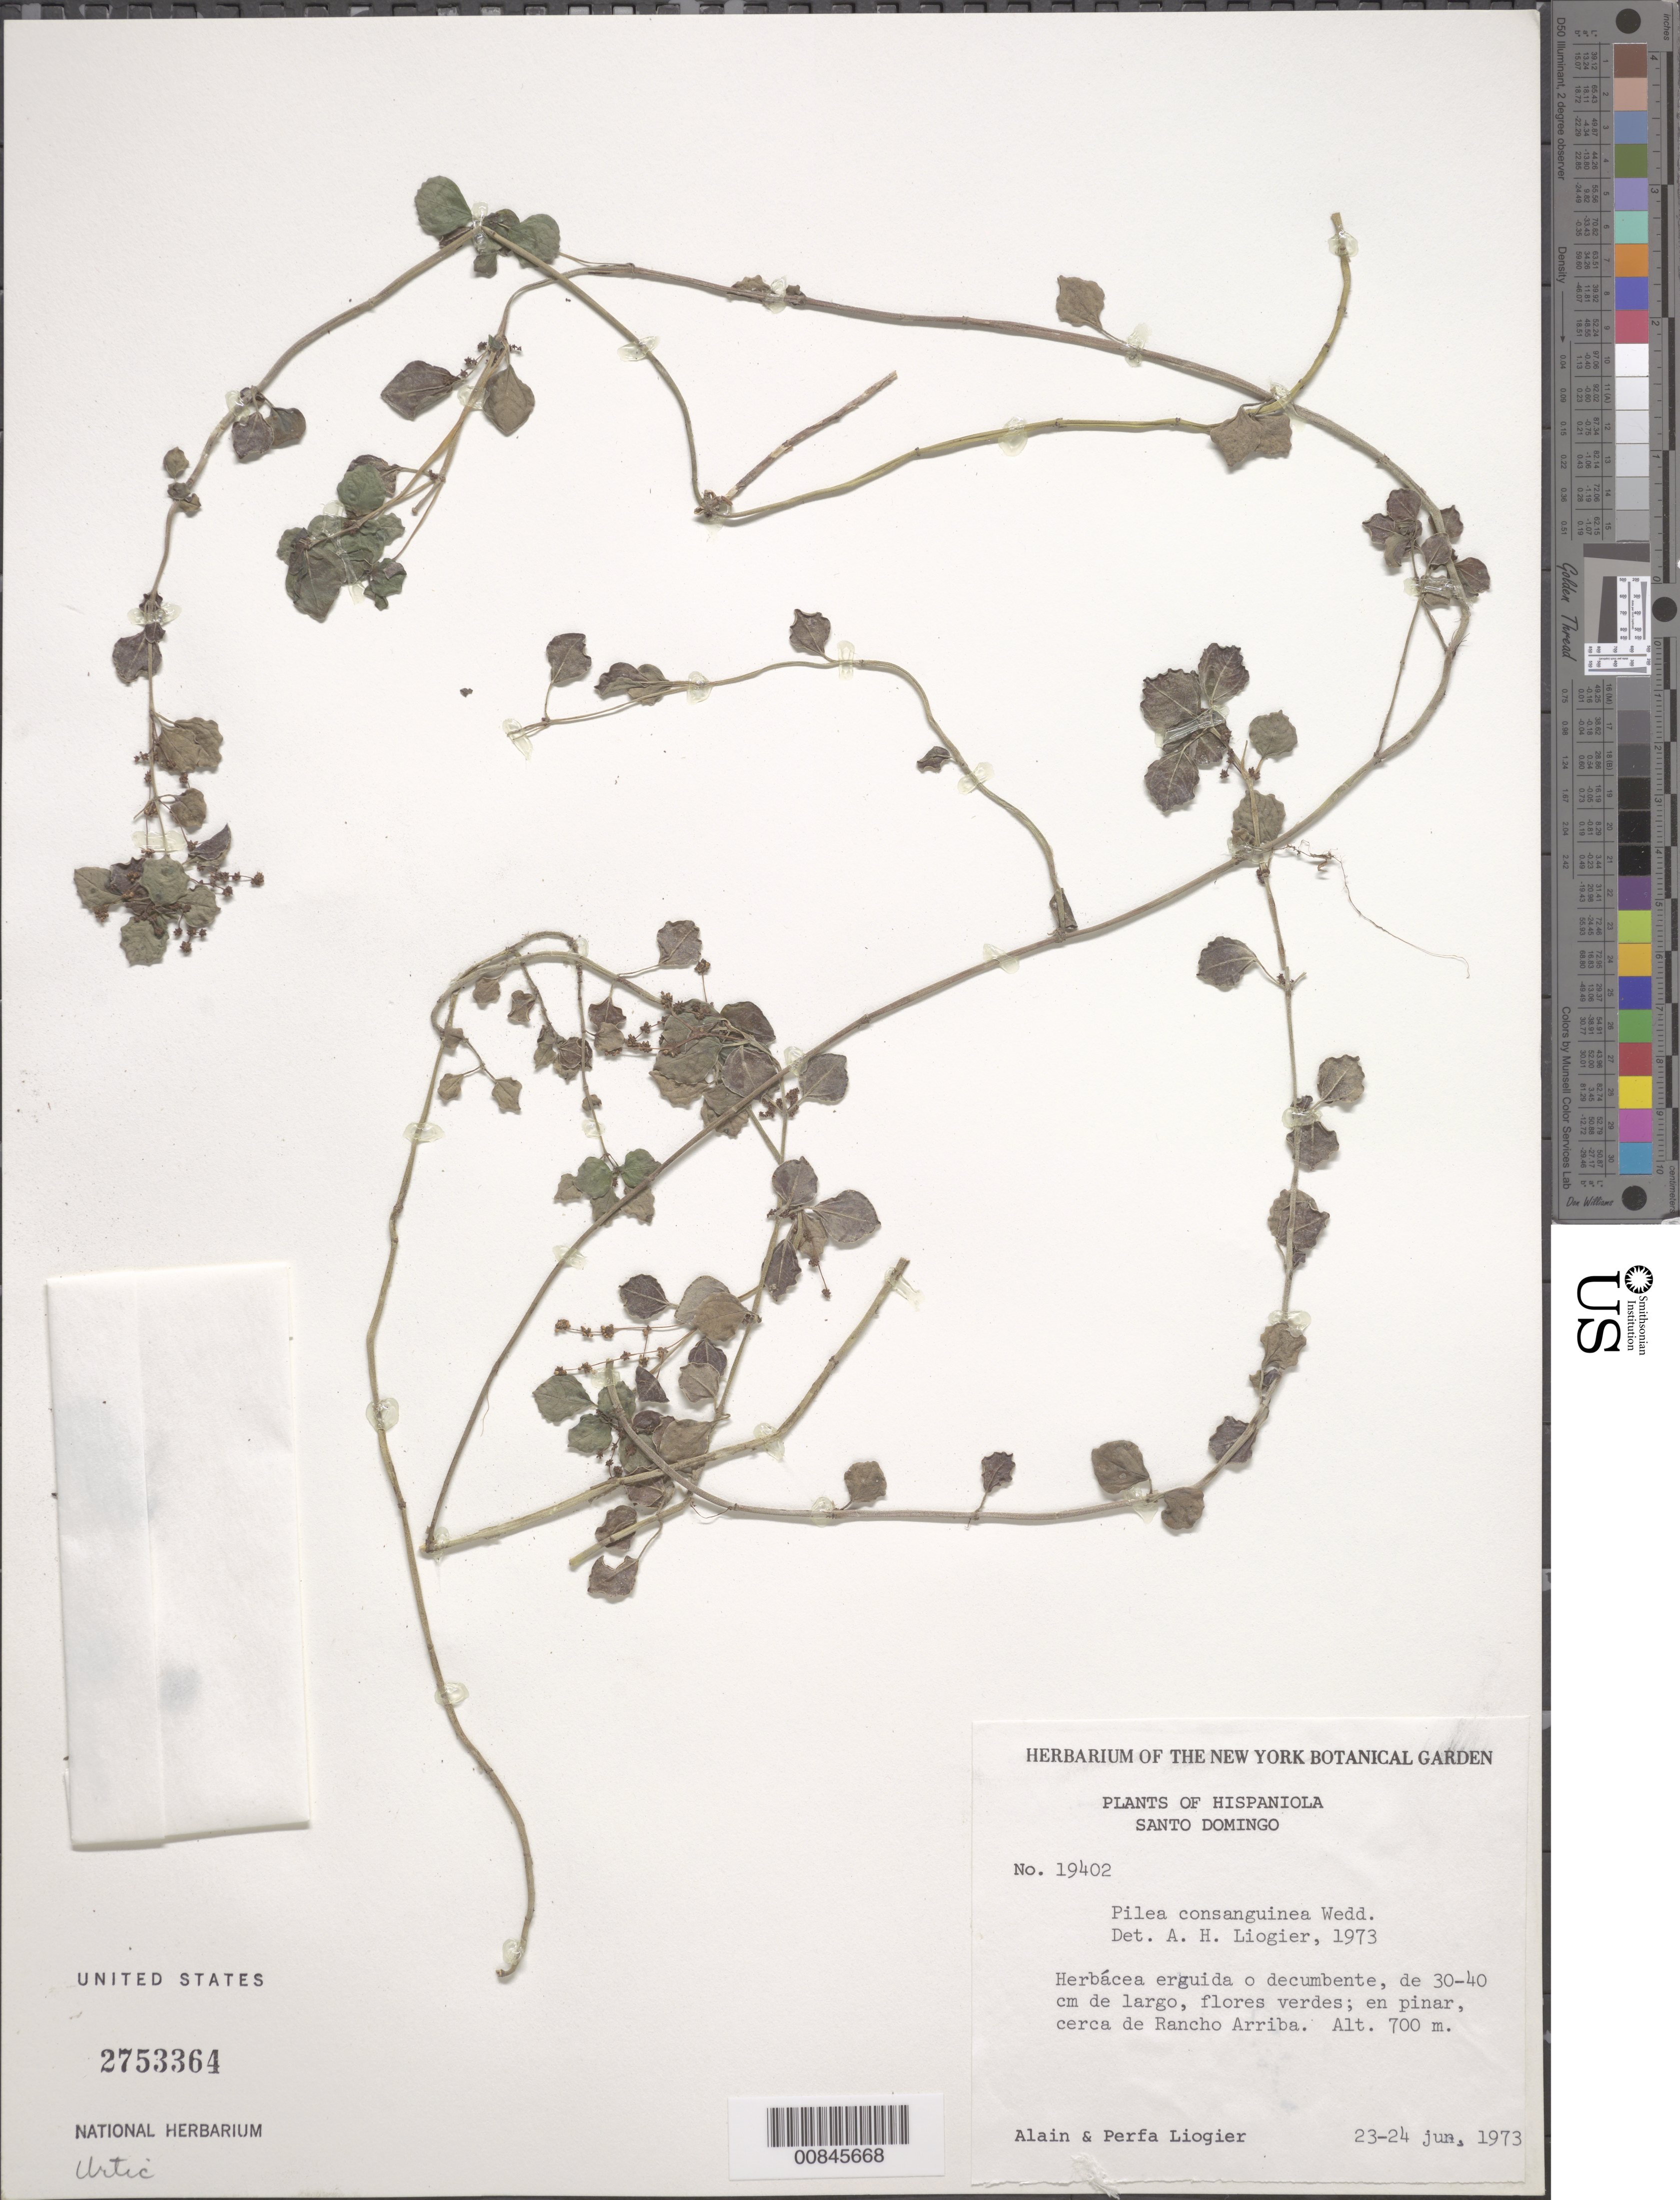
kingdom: Plantae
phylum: Tracheophyta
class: Magnoliopsida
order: Rosales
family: Urticaceae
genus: Pilea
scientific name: Pilea consanguinea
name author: Wedd.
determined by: Liogier, Alain H.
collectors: A. H. Liogier & M. P. Liogier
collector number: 19402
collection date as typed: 23 Jun 1973 to 24 Jun 1973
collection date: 1973-06-23/1973-06-24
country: Dominican Republic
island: Hispaniola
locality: Santo Domingo. Cerca de Rancho Arriba.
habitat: En pinar.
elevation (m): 700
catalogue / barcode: US 2753364